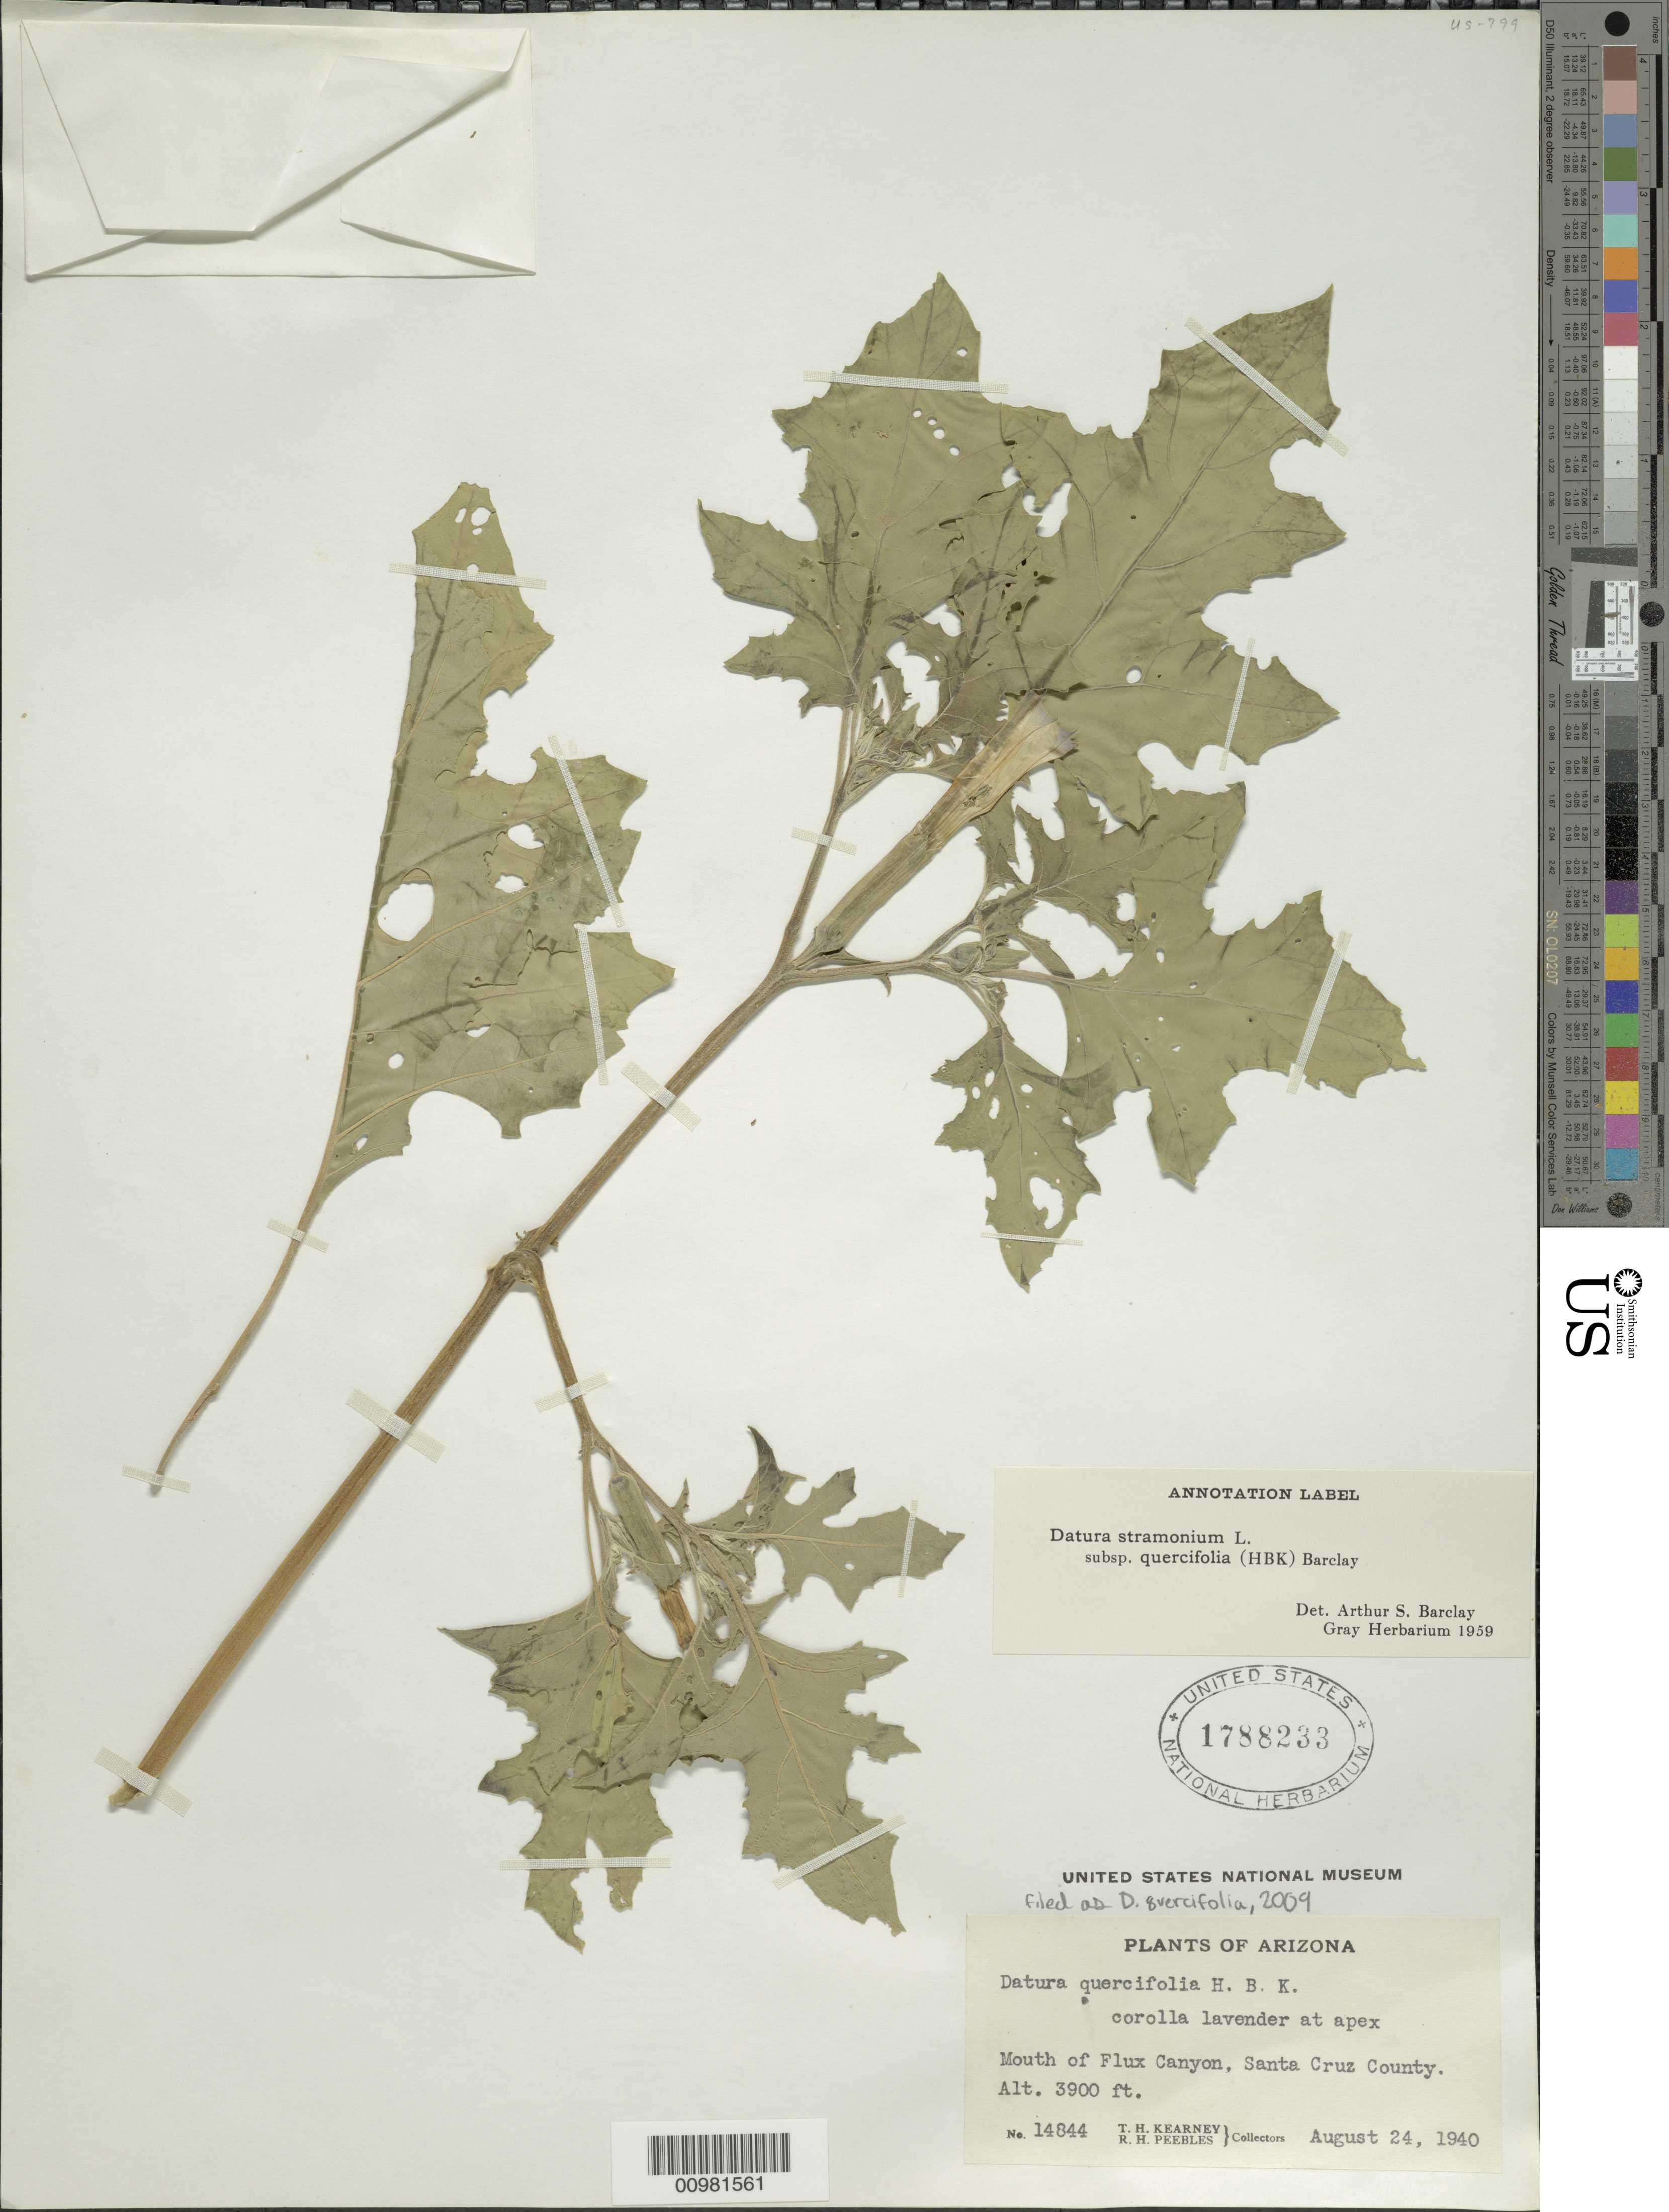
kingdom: Plantae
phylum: Tracheophyta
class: Magnoliopsida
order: Solanales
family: Solanaceae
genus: Datura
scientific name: Datura quercifolia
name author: Kunth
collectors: T. H. Kearney & R. H. Peebles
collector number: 14844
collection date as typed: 24 Aug 1940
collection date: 1940-08-24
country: United States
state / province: Arizona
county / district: Santa Cruz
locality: Mouth of Flux Canyon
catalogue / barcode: US 1788233